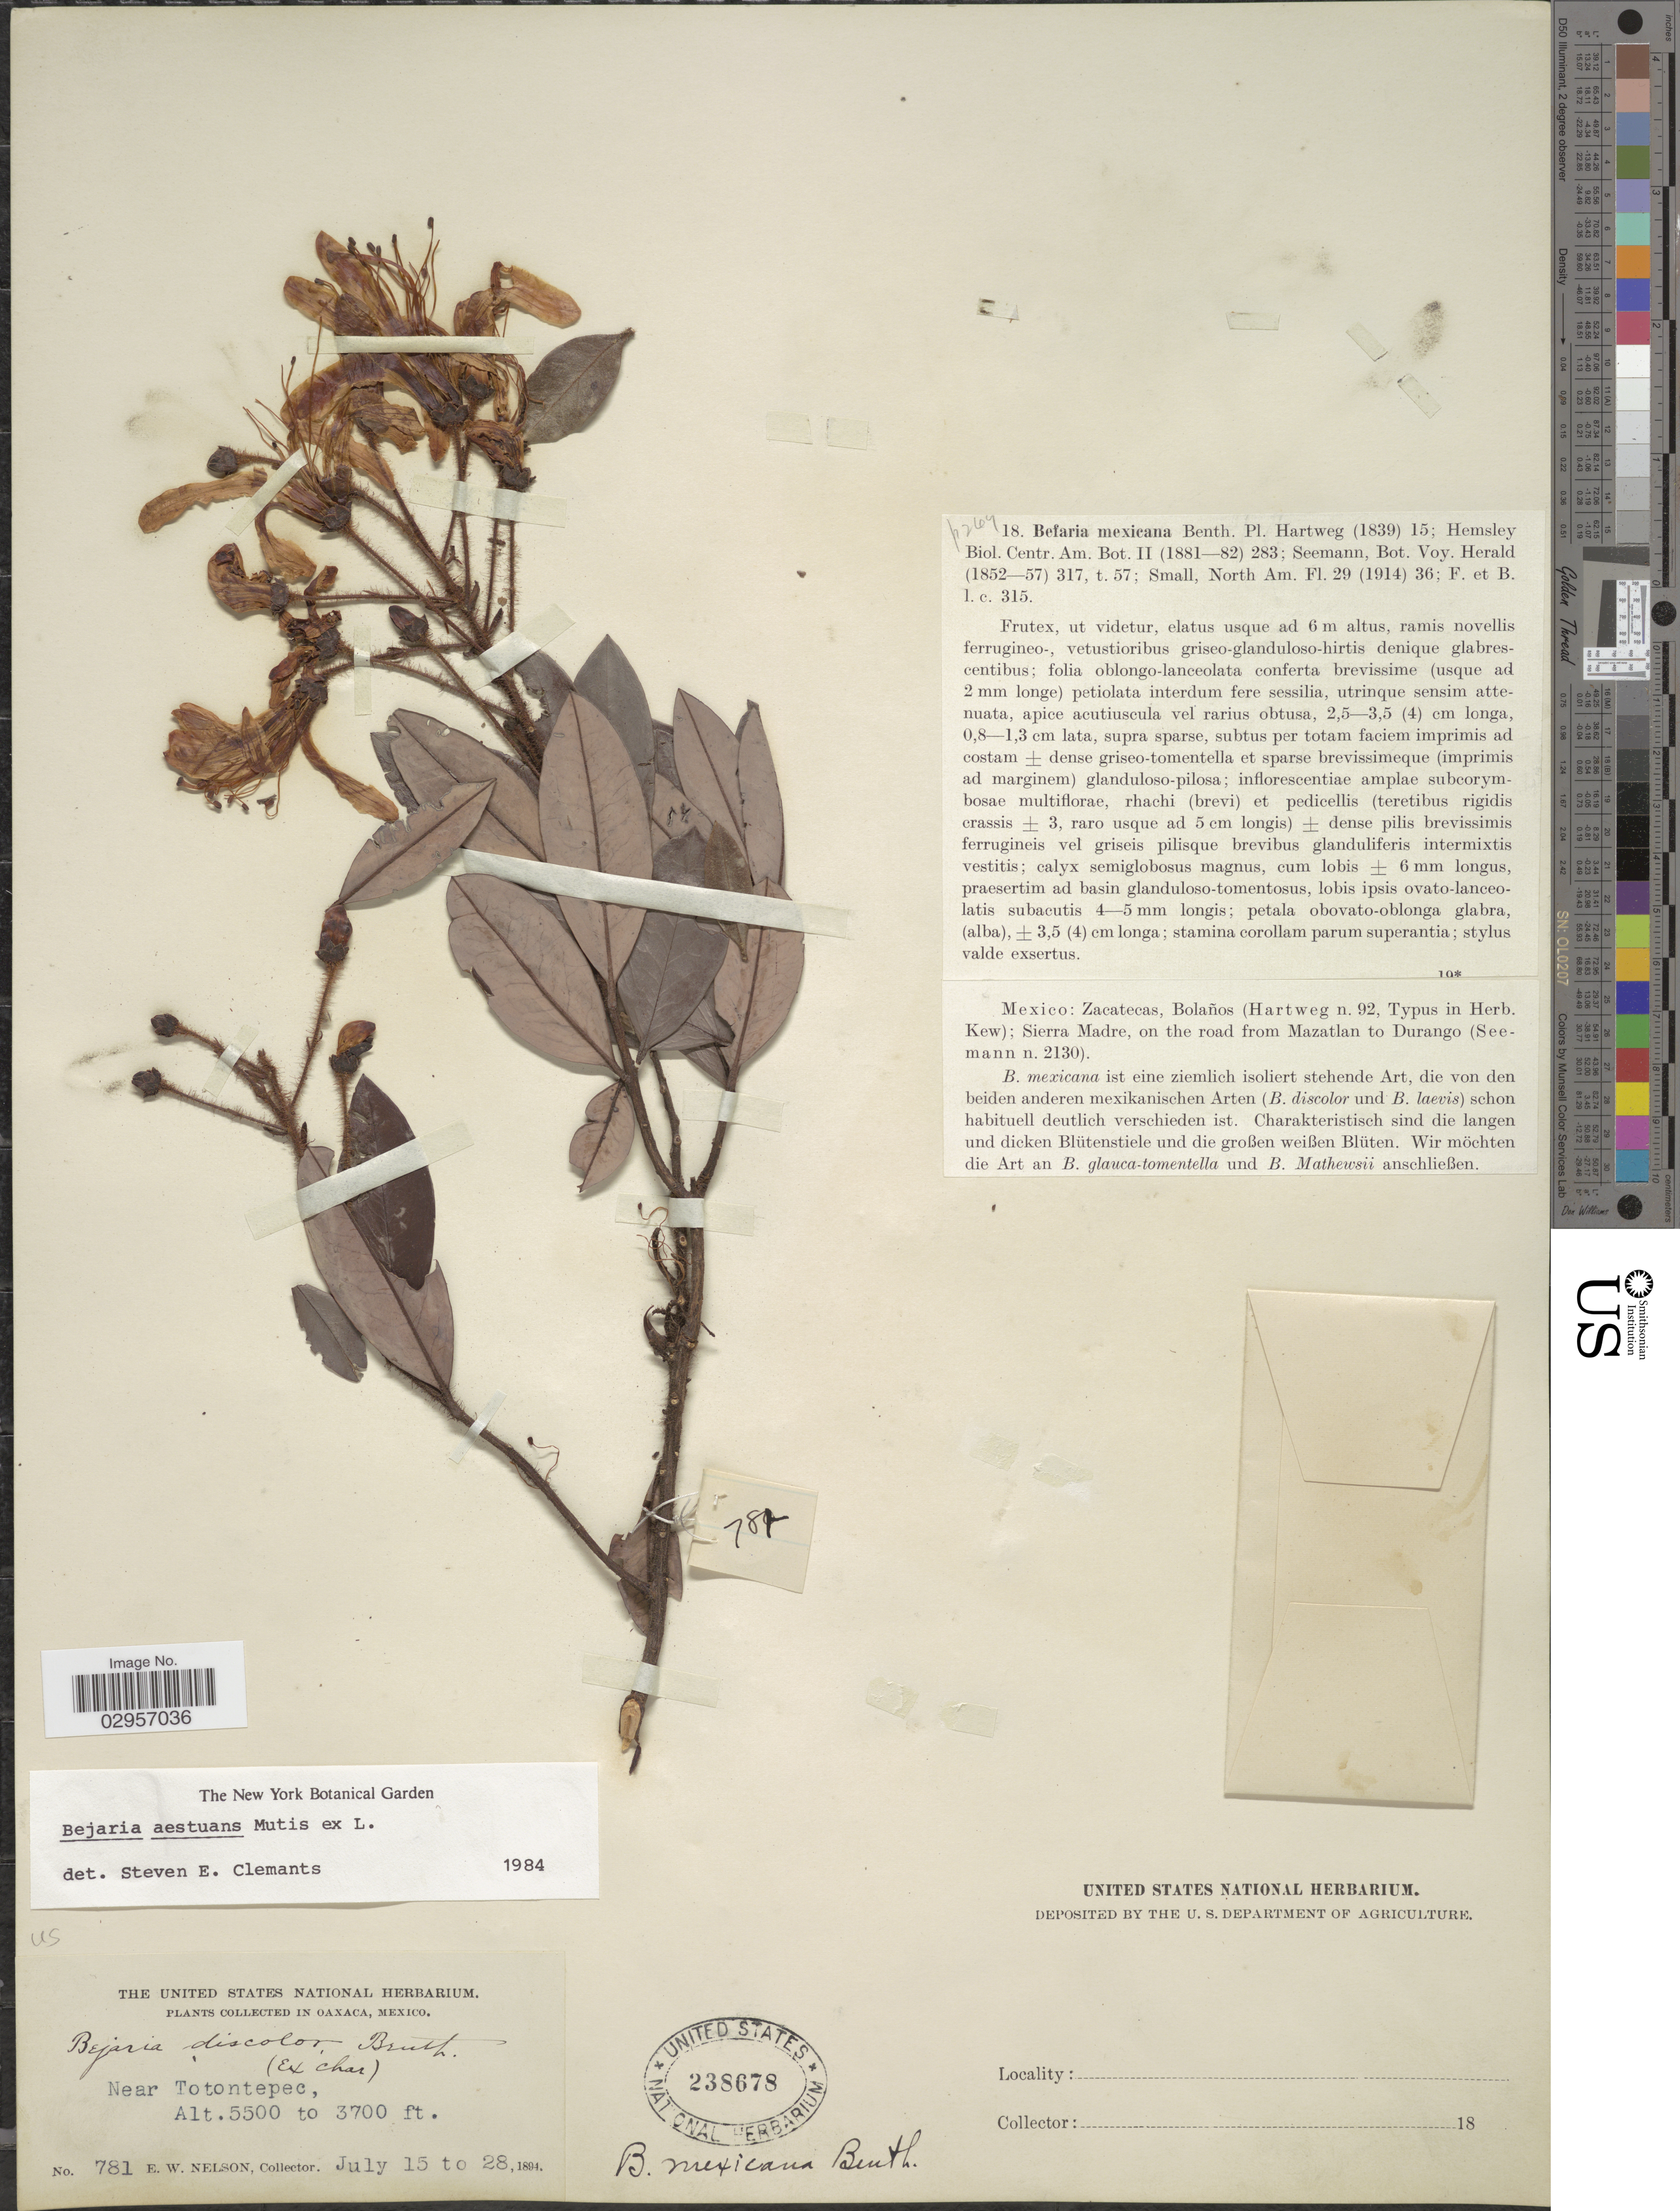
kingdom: Plantae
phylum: Tracheophyta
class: Magnoliopsida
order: Ericales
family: Ericaceae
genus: Befaria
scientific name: Befaria aestuans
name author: Mutis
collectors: E. W. Nelson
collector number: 781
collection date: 1894-07-15/1894-07-28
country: Mexico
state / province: Oaxaca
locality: Near Totontepec.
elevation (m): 1128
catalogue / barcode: US 238678